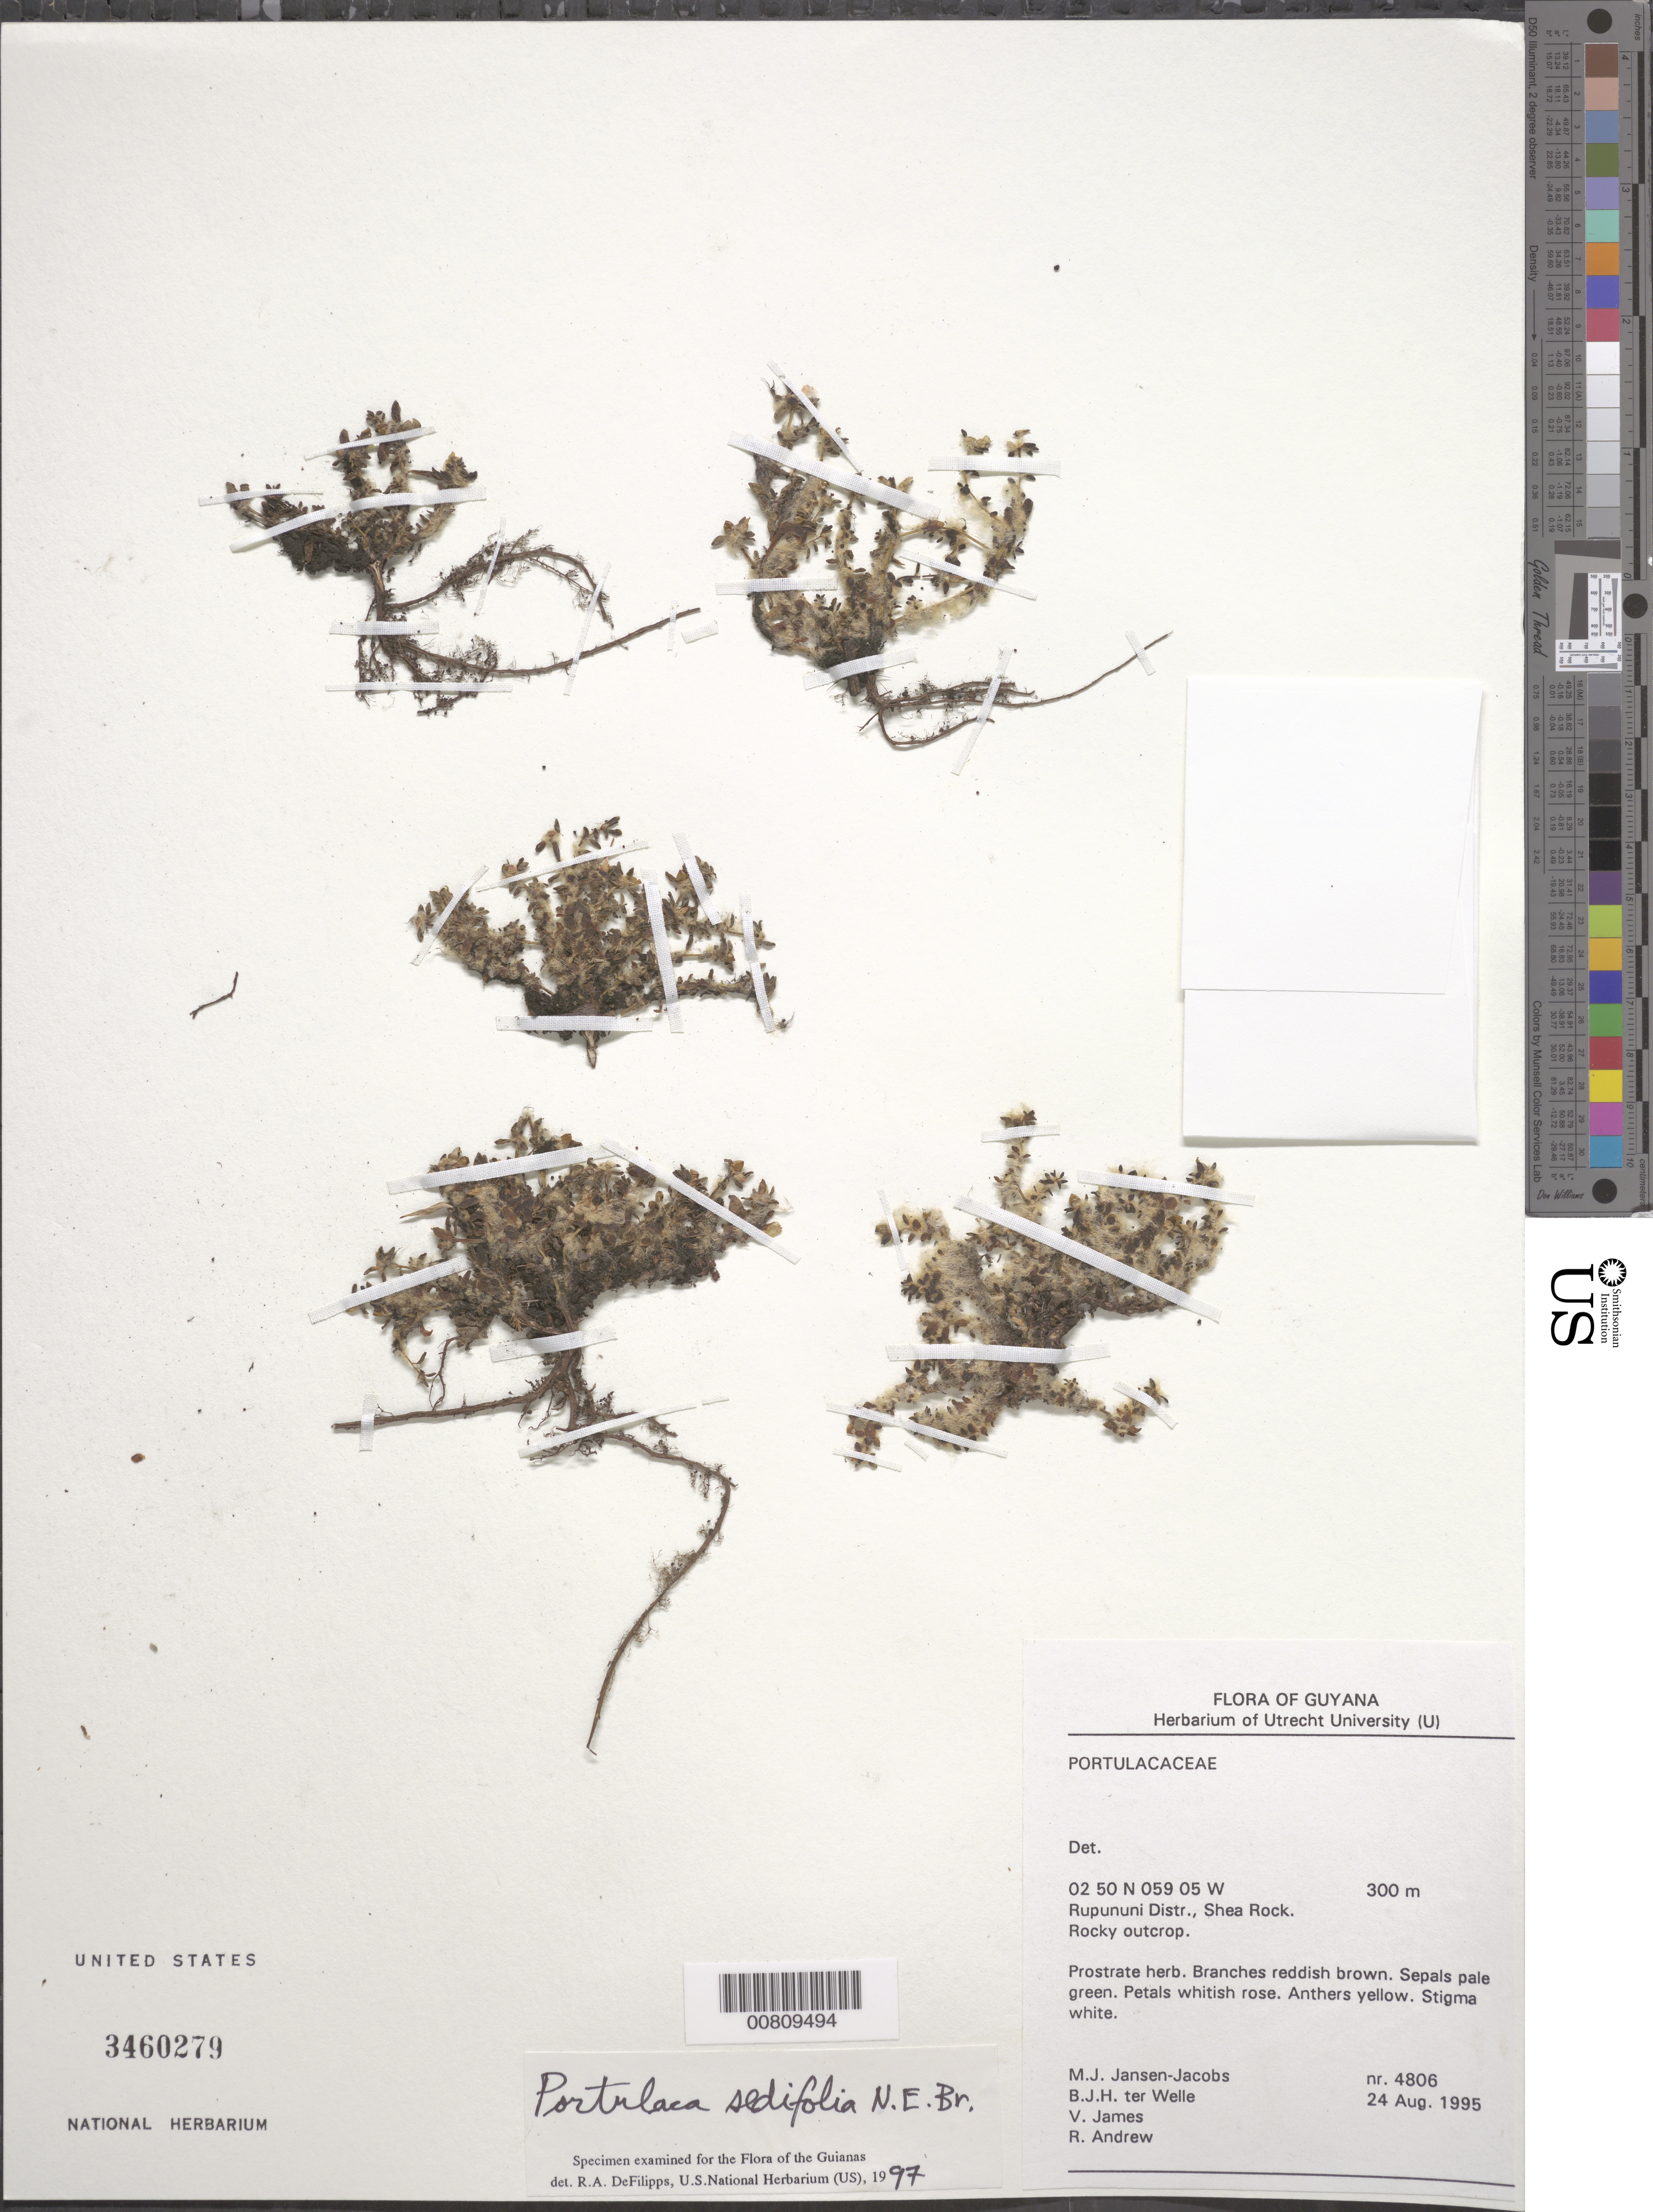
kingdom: Plantae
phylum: Tracheophyta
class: Magnoliopsida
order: Caryophyllales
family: Portulacaceae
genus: Portulaca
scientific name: Portulaca sedifolia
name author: N.E. Br.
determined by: DeFilipps, R. A.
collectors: M. J. Jansen-Jacobs, B. Welle, V. James & R. Andrew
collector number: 4806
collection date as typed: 24-Aug-95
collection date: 1995-08-24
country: Guyana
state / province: U. Takutu-U. Essequibo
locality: Shea Rock, Rupununi Dist.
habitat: Rocky outcrop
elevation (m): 300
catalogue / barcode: US 3460279